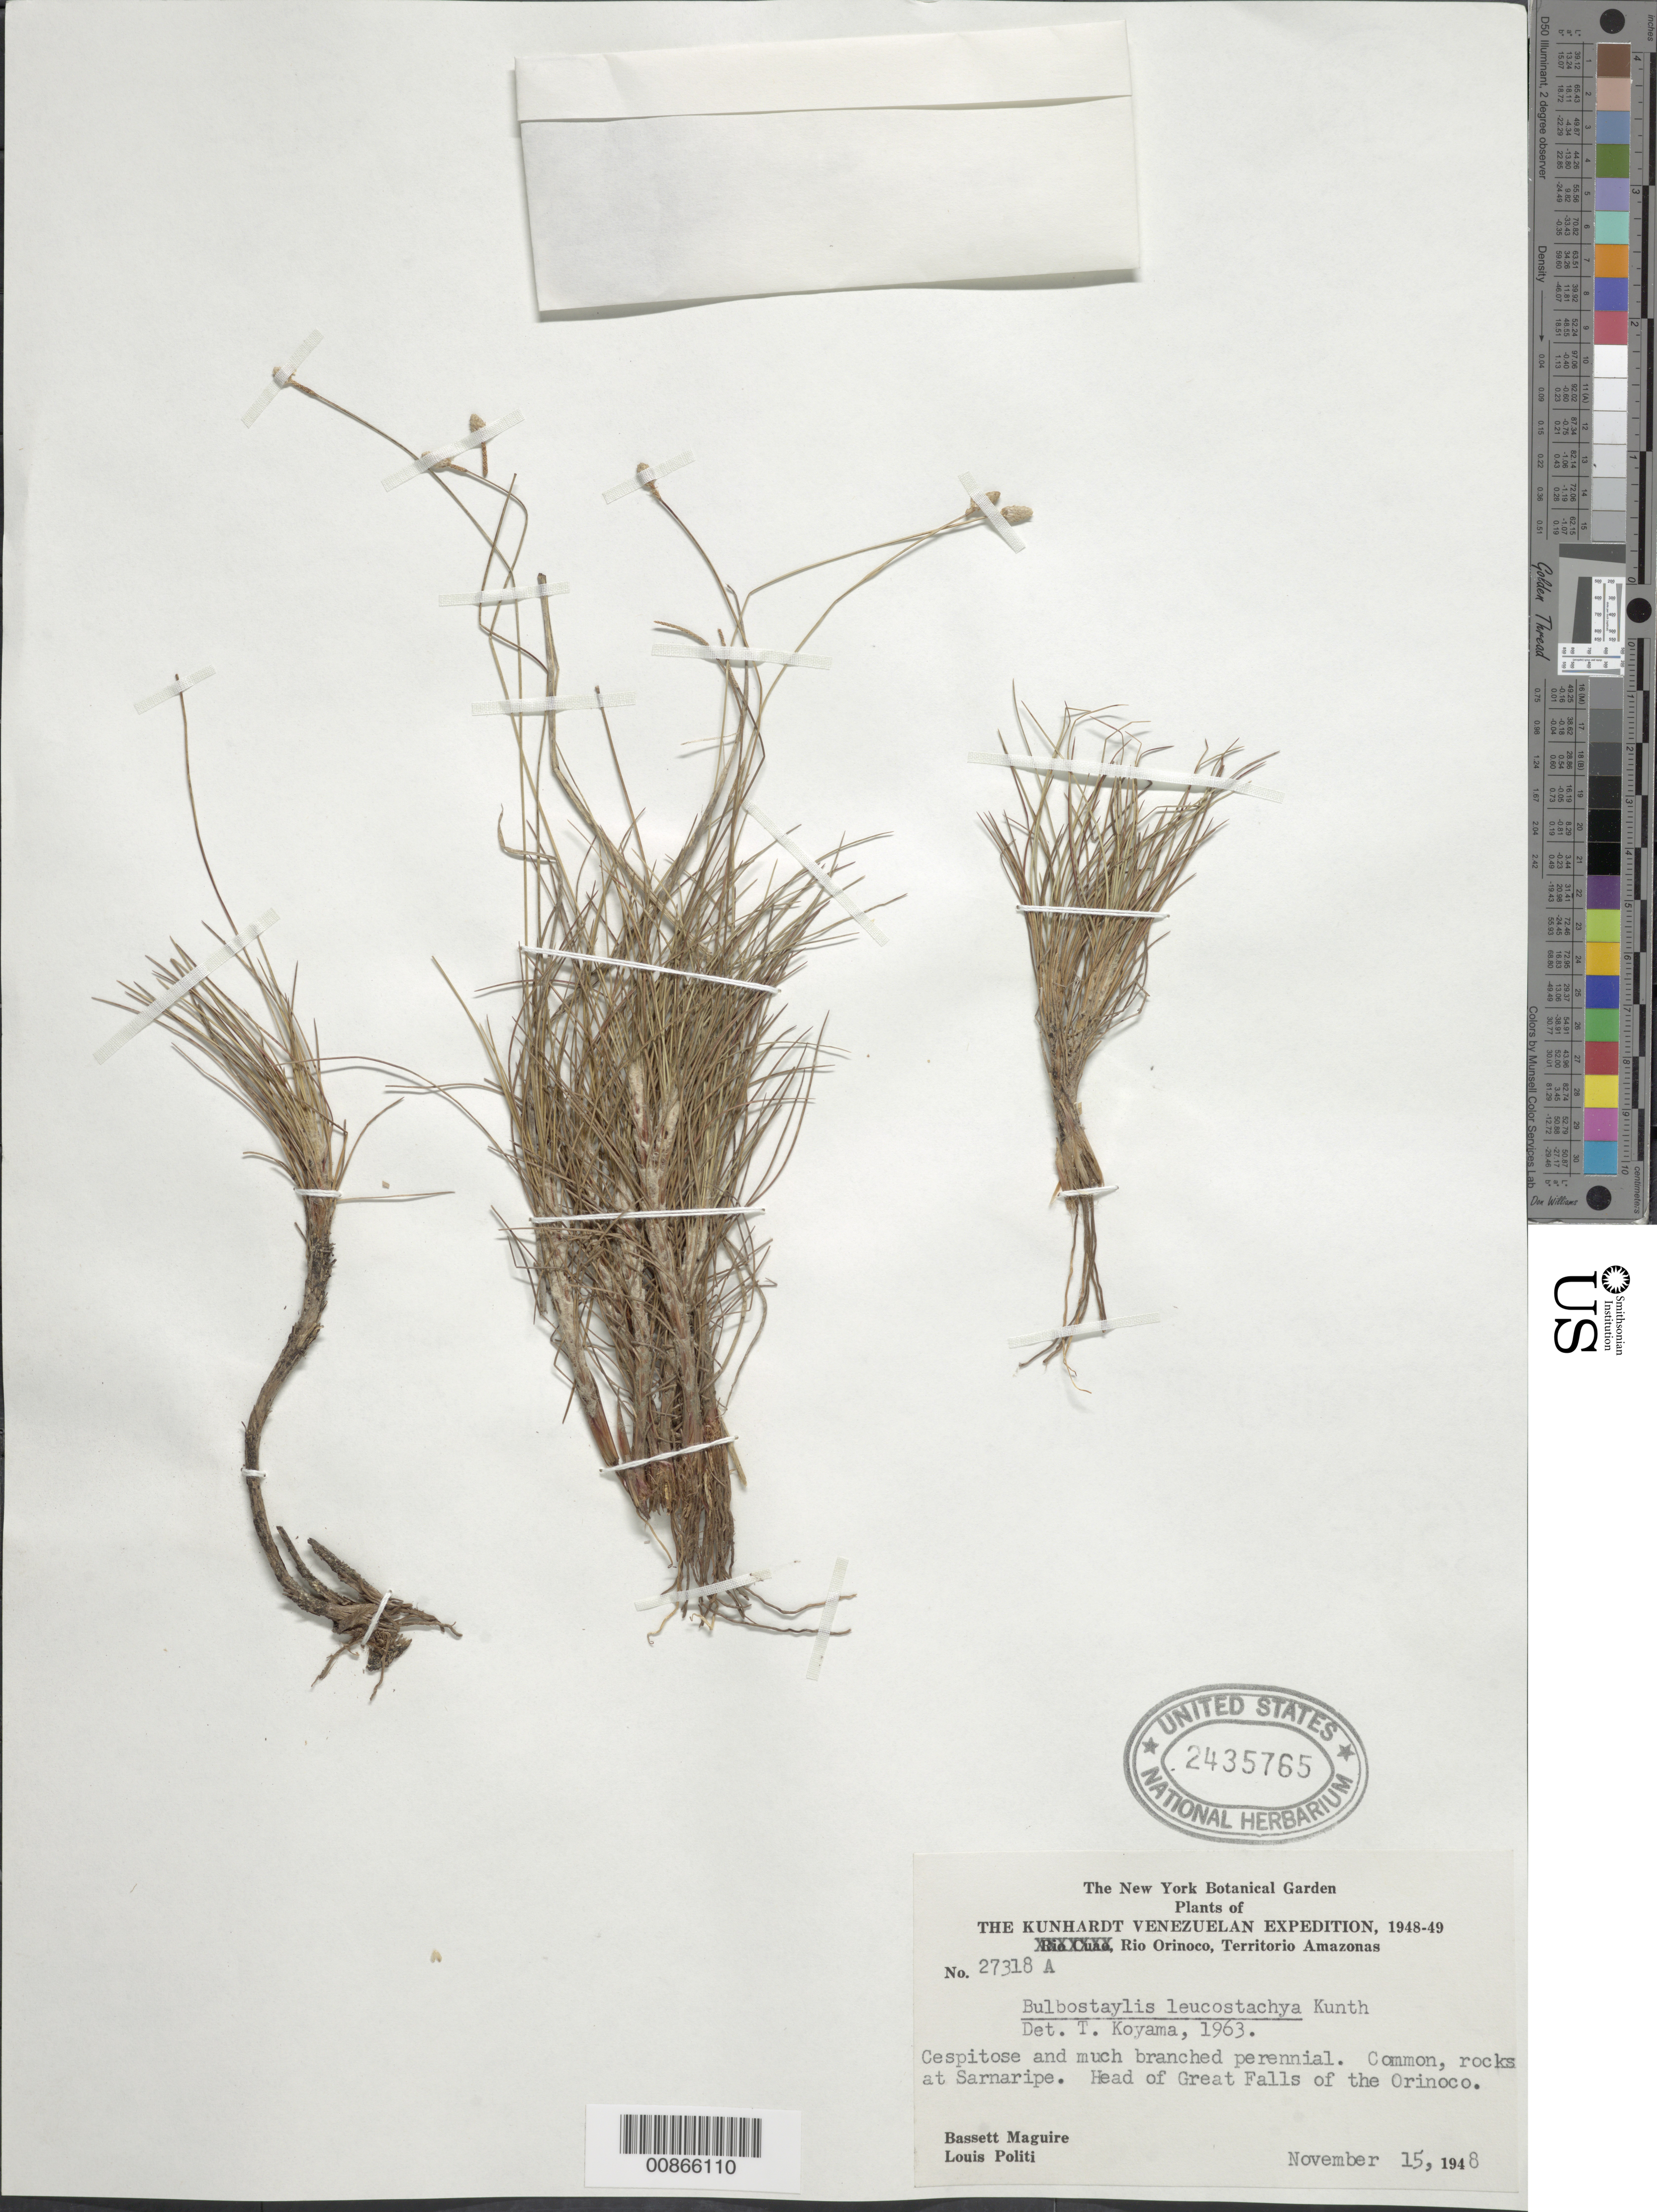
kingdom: Plantae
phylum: Tracheophyta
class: Liliopsida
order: Poales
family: Cyperaceae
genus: Bulbostylis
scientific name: Bulbostylis leucostachya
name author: (Kunth) Kunth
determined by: Koyama, Tetsuo M.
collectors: B. Maguire & L. Politi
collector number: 27318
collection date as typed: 15-Nov-48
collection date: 1948-11-15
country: Venezuela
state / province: Amazonas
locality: Sarnaripe, head of Great Falls of the Orinoco River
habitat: On rocks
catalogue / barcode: US 2435765